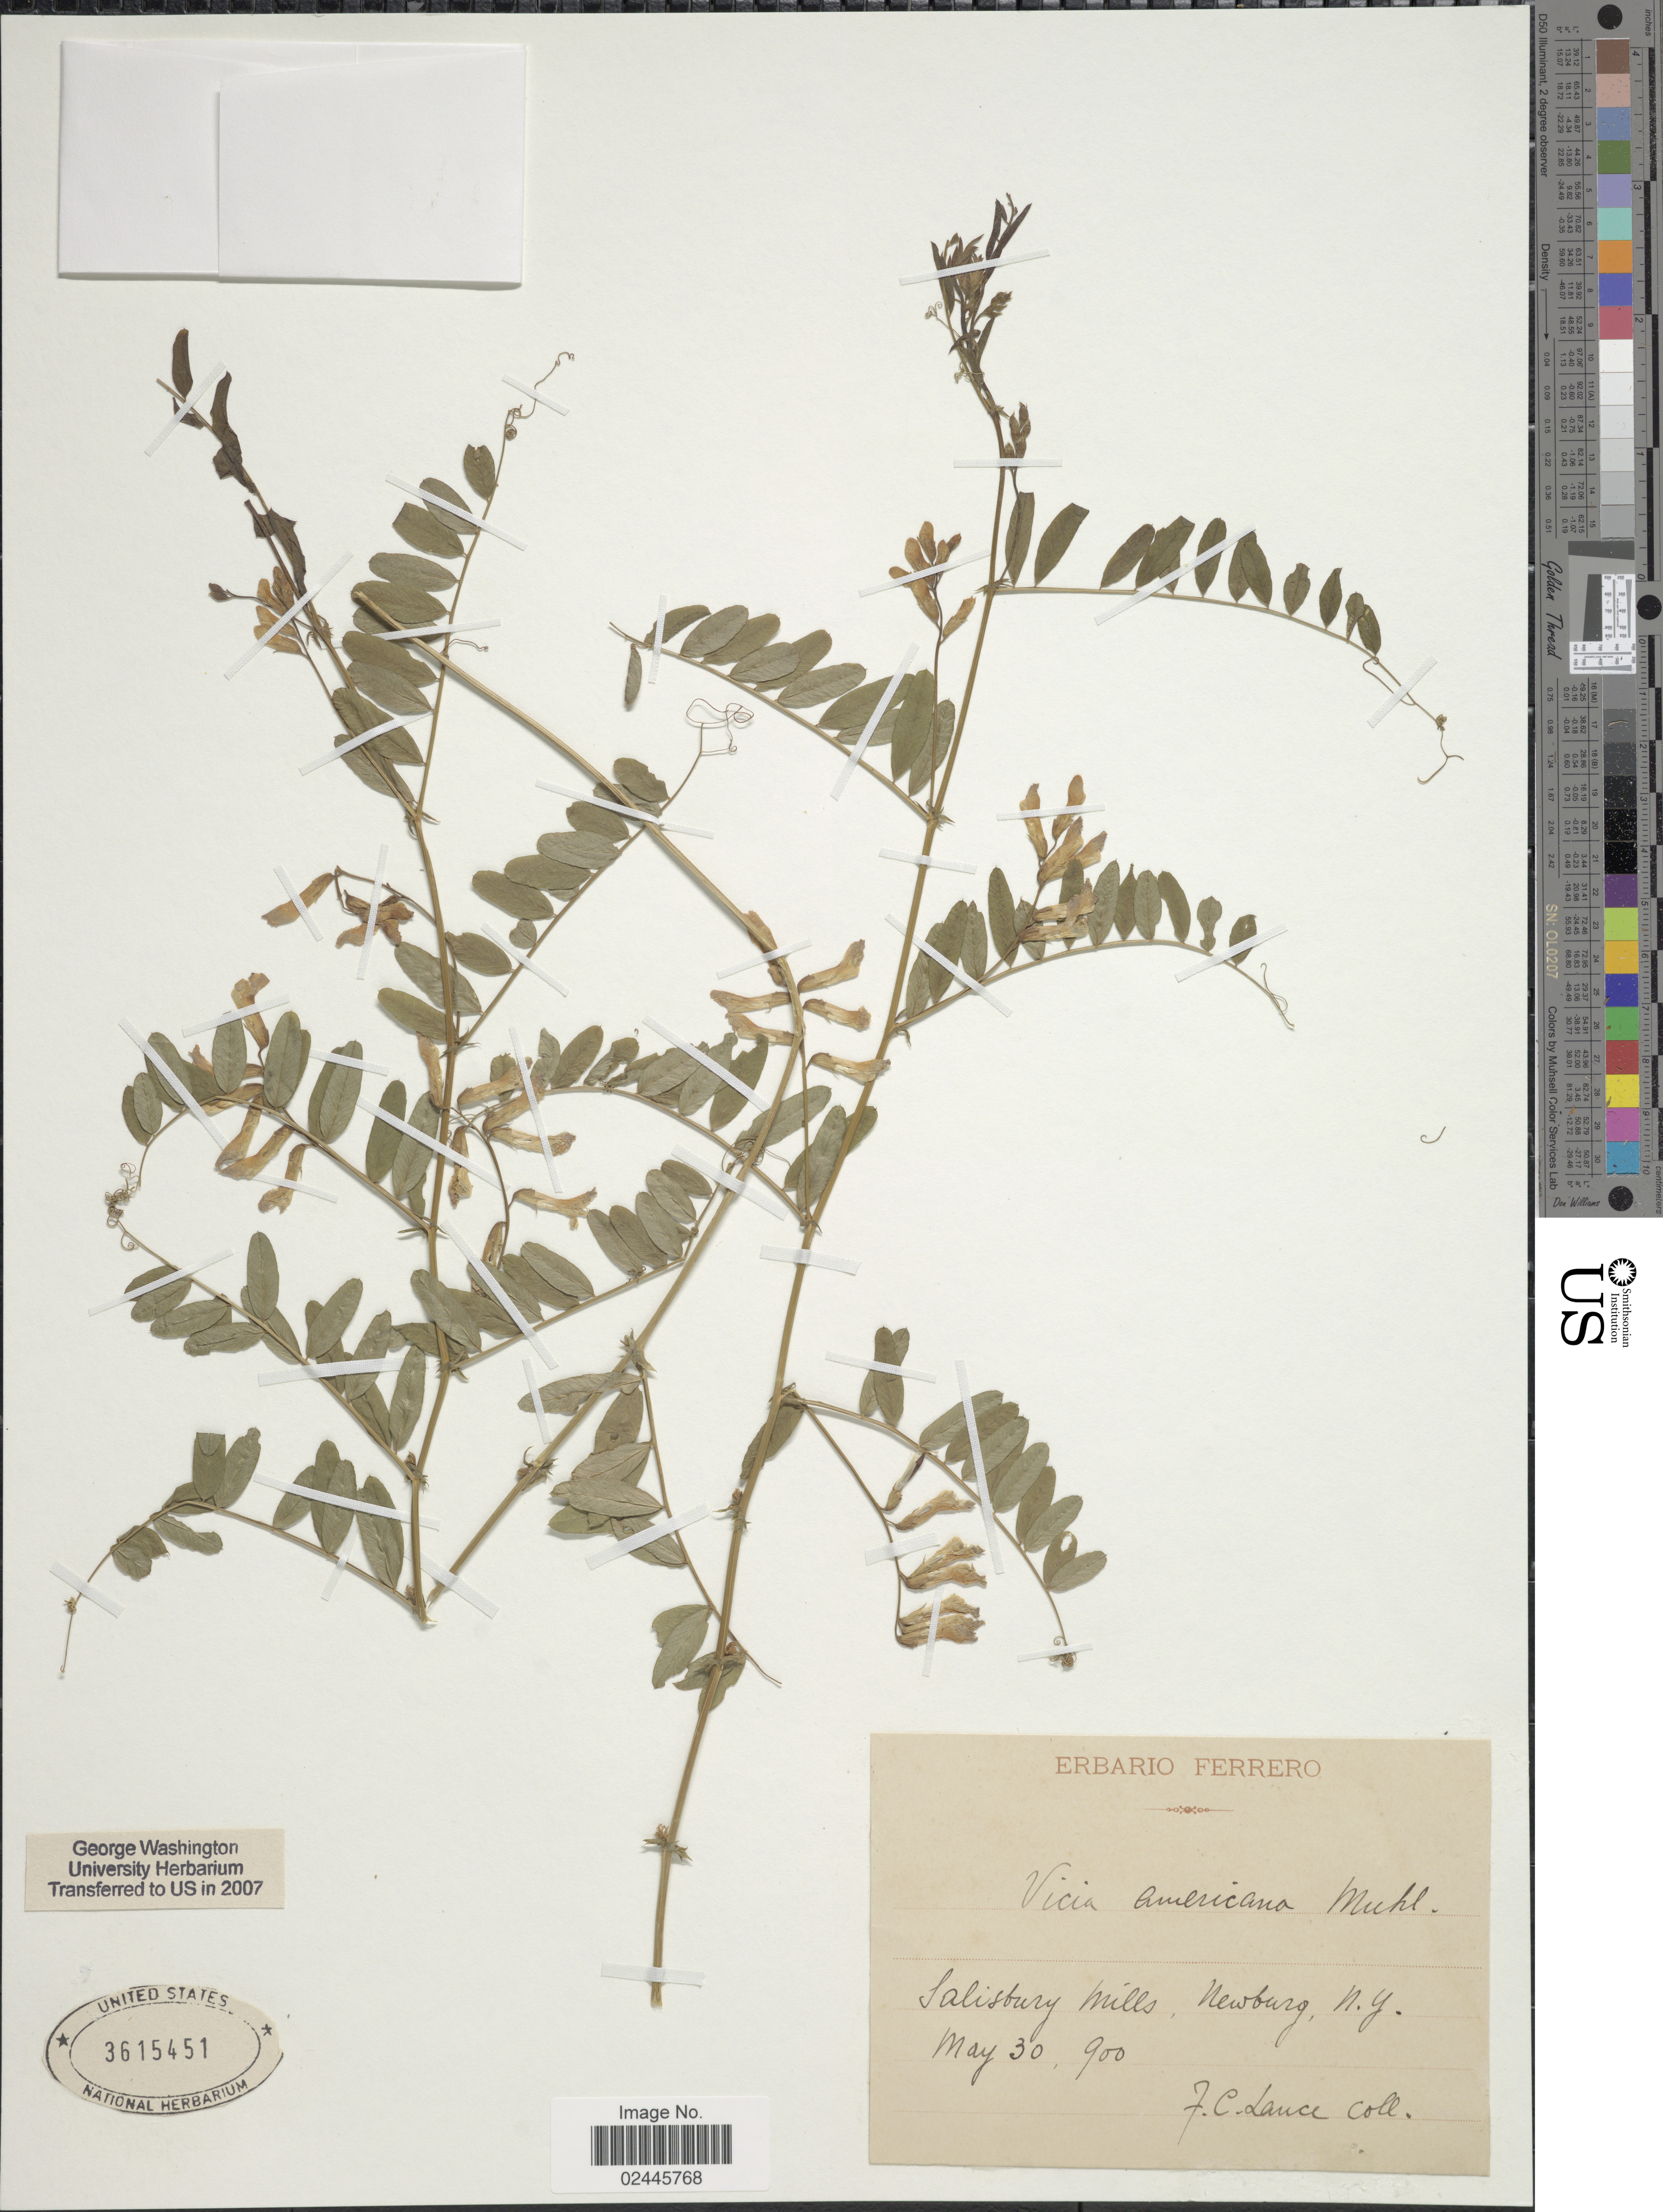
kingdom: Plantae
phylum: Tracheophyta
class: Magnoliopsida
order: Fabales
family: Fabaceae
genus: Vicia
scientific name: Vicia americana var. truncata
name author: (Nutt.) W.H. Brewer ex S. Watson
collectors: F. Lance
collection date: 1900-05-30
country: United States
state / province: New York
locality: Salisburg mills, Newburg,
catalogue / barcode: US 3615451